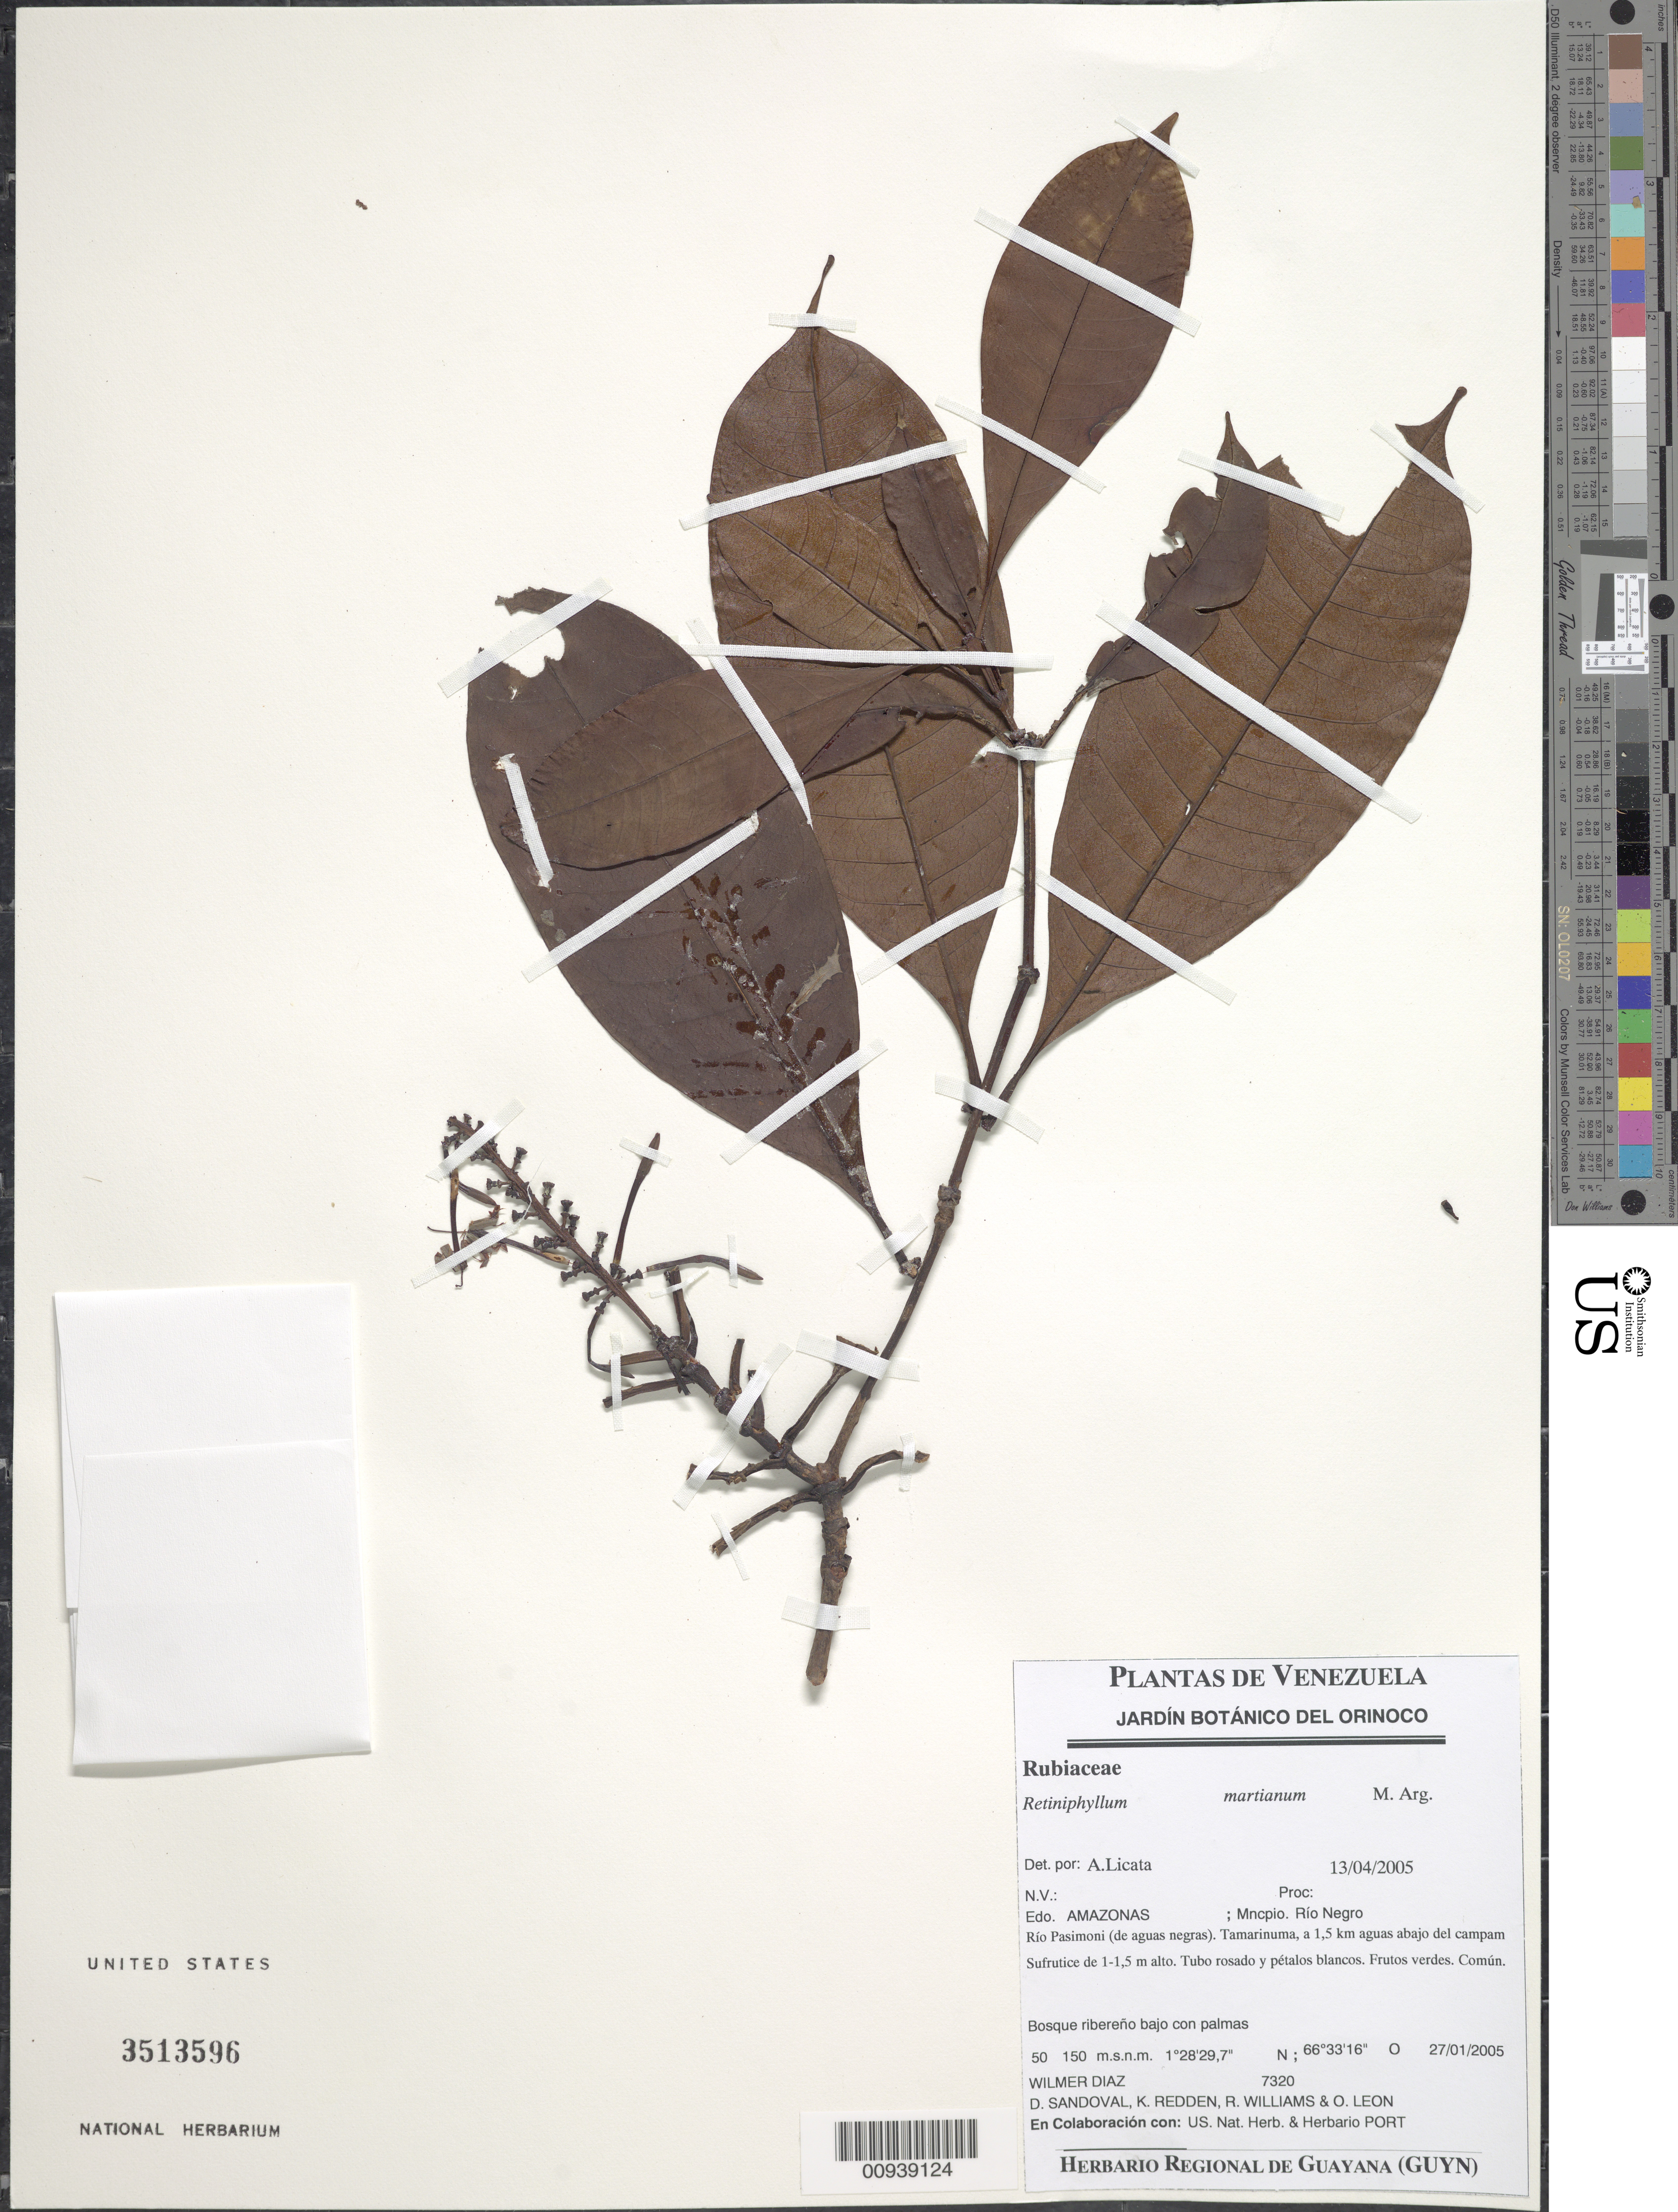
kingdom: Plantae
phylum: Tracheophyta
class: Magnoliopsida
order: Gentianales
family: Rubiaceae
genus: Retiniphyllum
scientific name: Retiniphyllum martianum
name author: Müll. Arg.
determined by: Licata, A., (PORT), Univ. Nac. Exp. de los Llanos Ezequiel Zamora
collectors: W. Díaz P., D. Sandoval, K. M. Redden, R. Williams & O. León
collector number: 7320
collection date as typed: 27-Jan-05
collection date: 2005-01-27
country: Venezuela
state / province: Amazonas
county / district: Río Negro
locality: Río Pasimoni (de aguas negras), Tamarinuma, a 1.5 aguas abajo del campamento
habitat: Bosque ribereno bajo con palmas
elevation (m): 50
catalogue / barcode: US 3513596